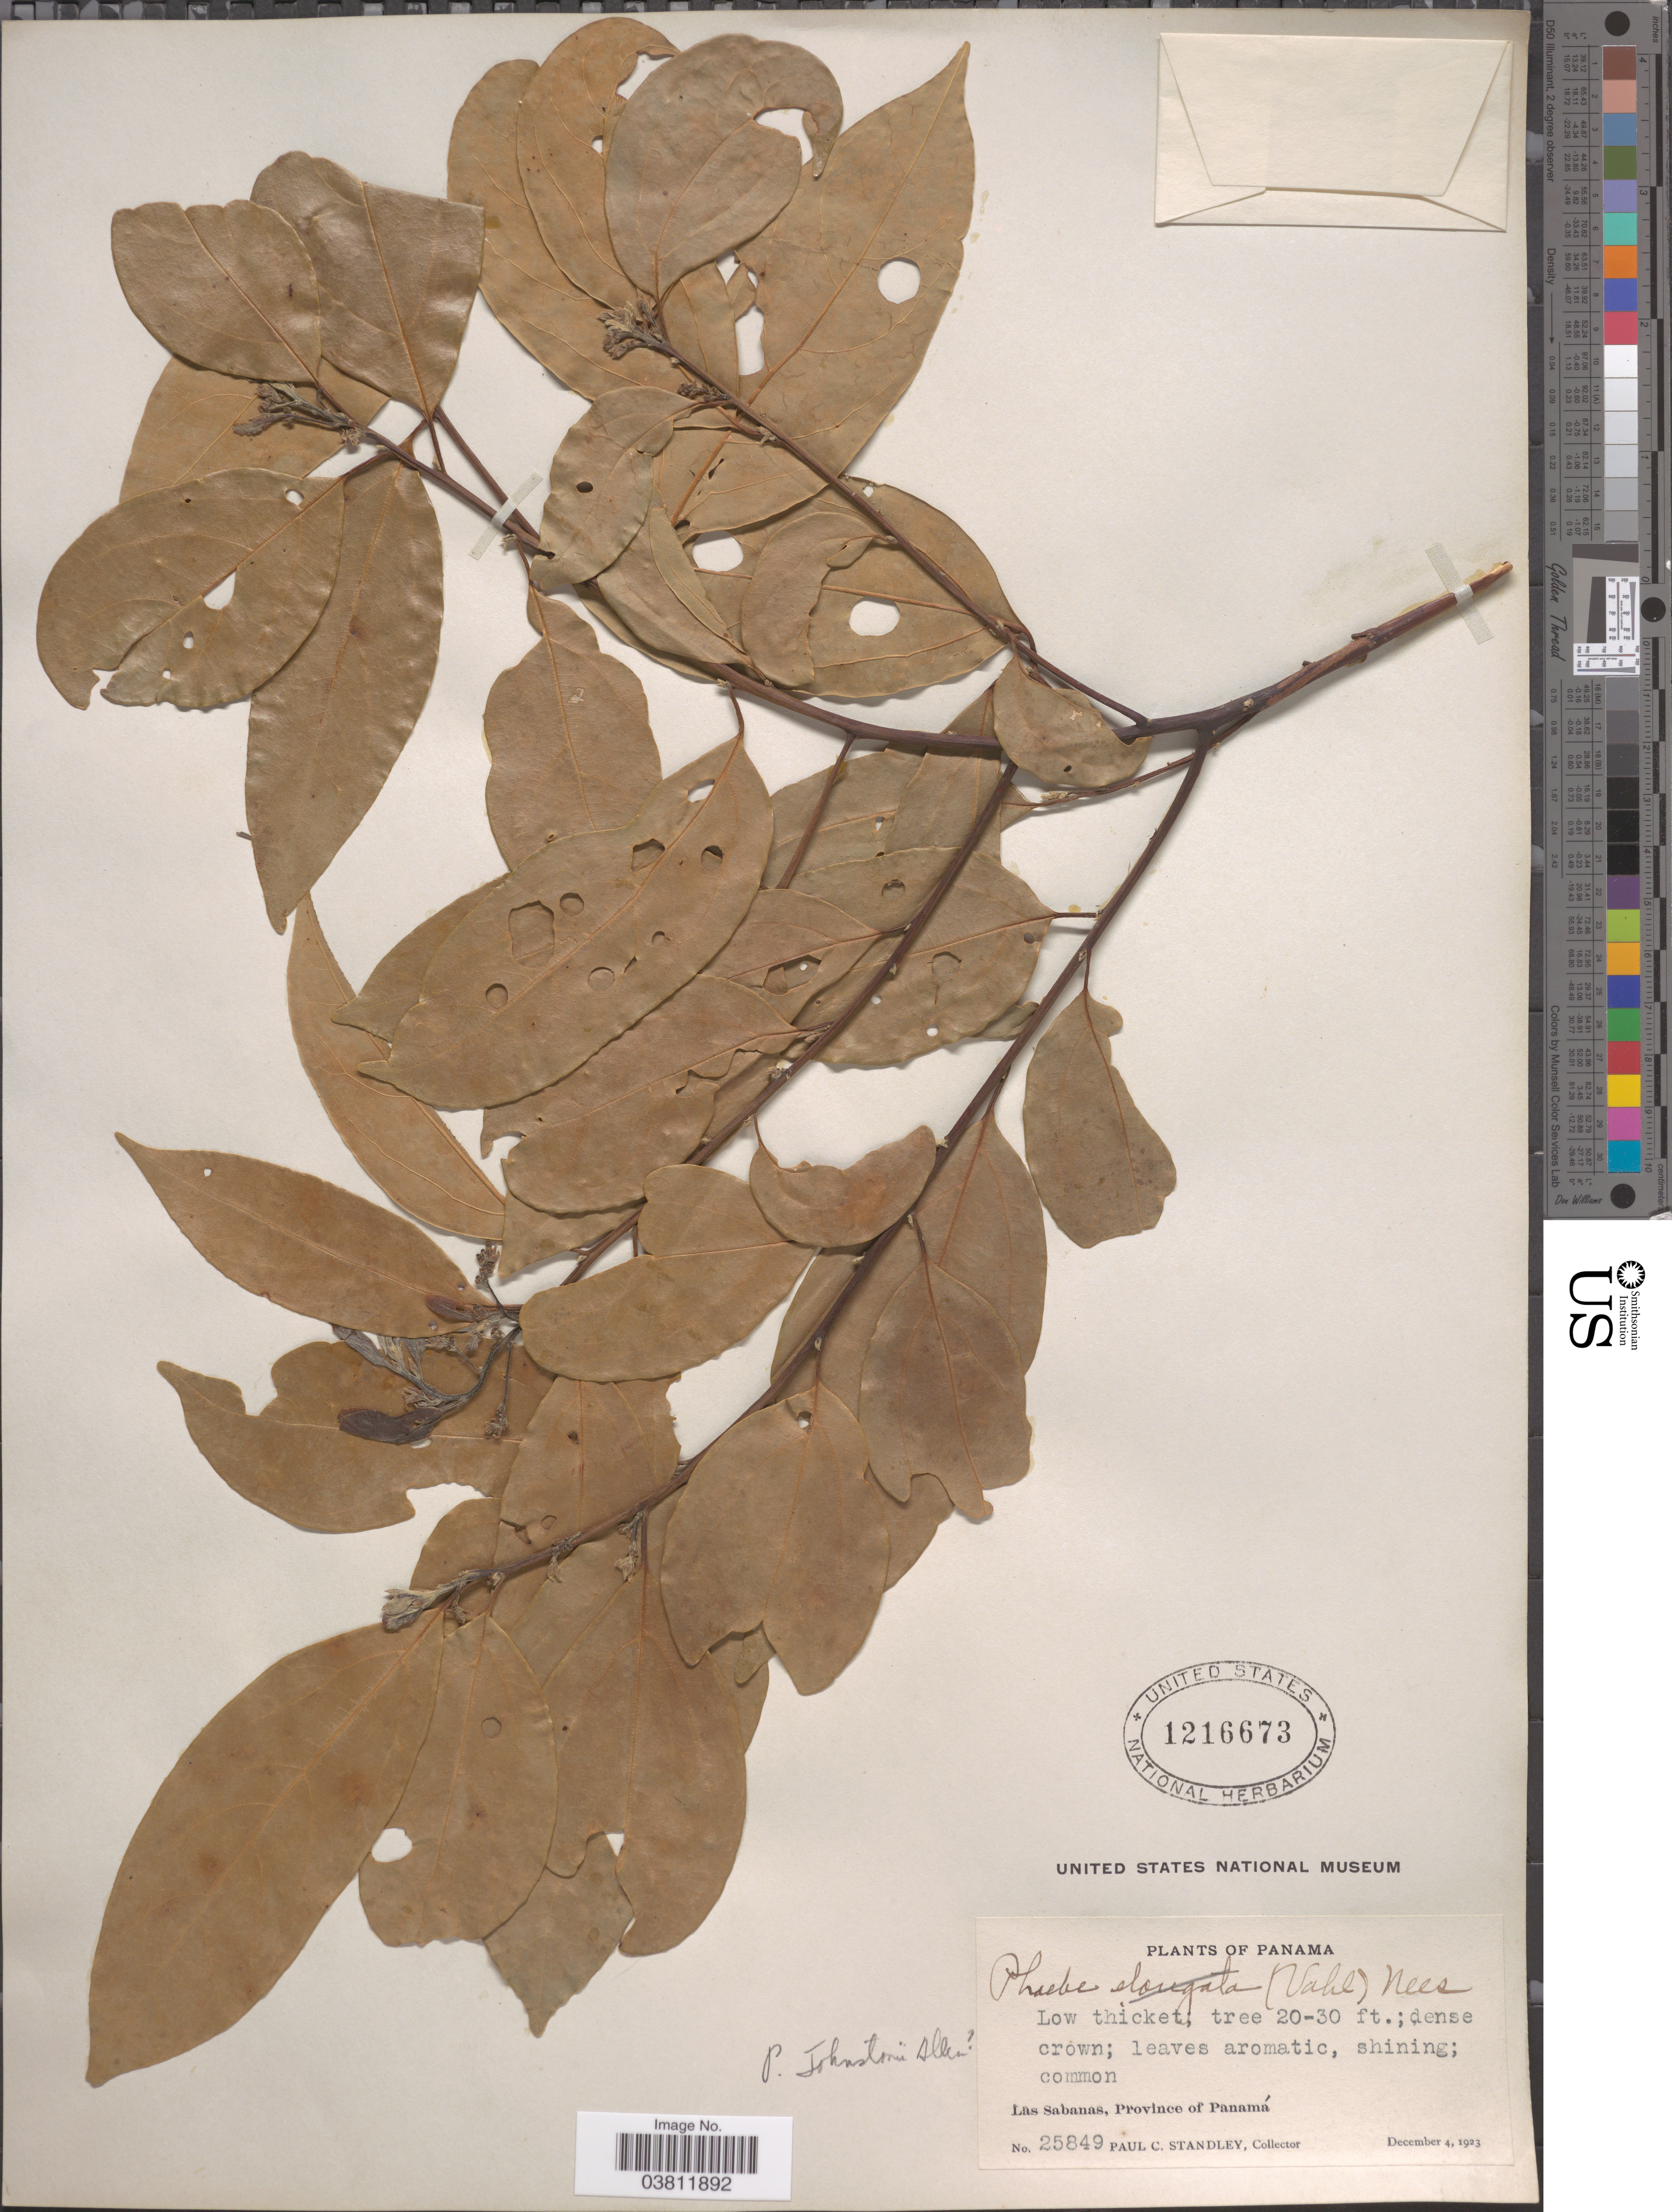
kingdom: Plantae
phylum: Tracheophyta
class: Magnoliopsida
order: Laurales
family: Lauraceae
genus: Phoebe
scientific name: Phoebe johnstonii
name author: C.K. Allen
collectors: P. C. Standley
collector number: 25849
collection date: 1923-12-04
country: Panama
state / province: Panamá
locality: Las Sabanas.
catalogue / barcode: US 1216673